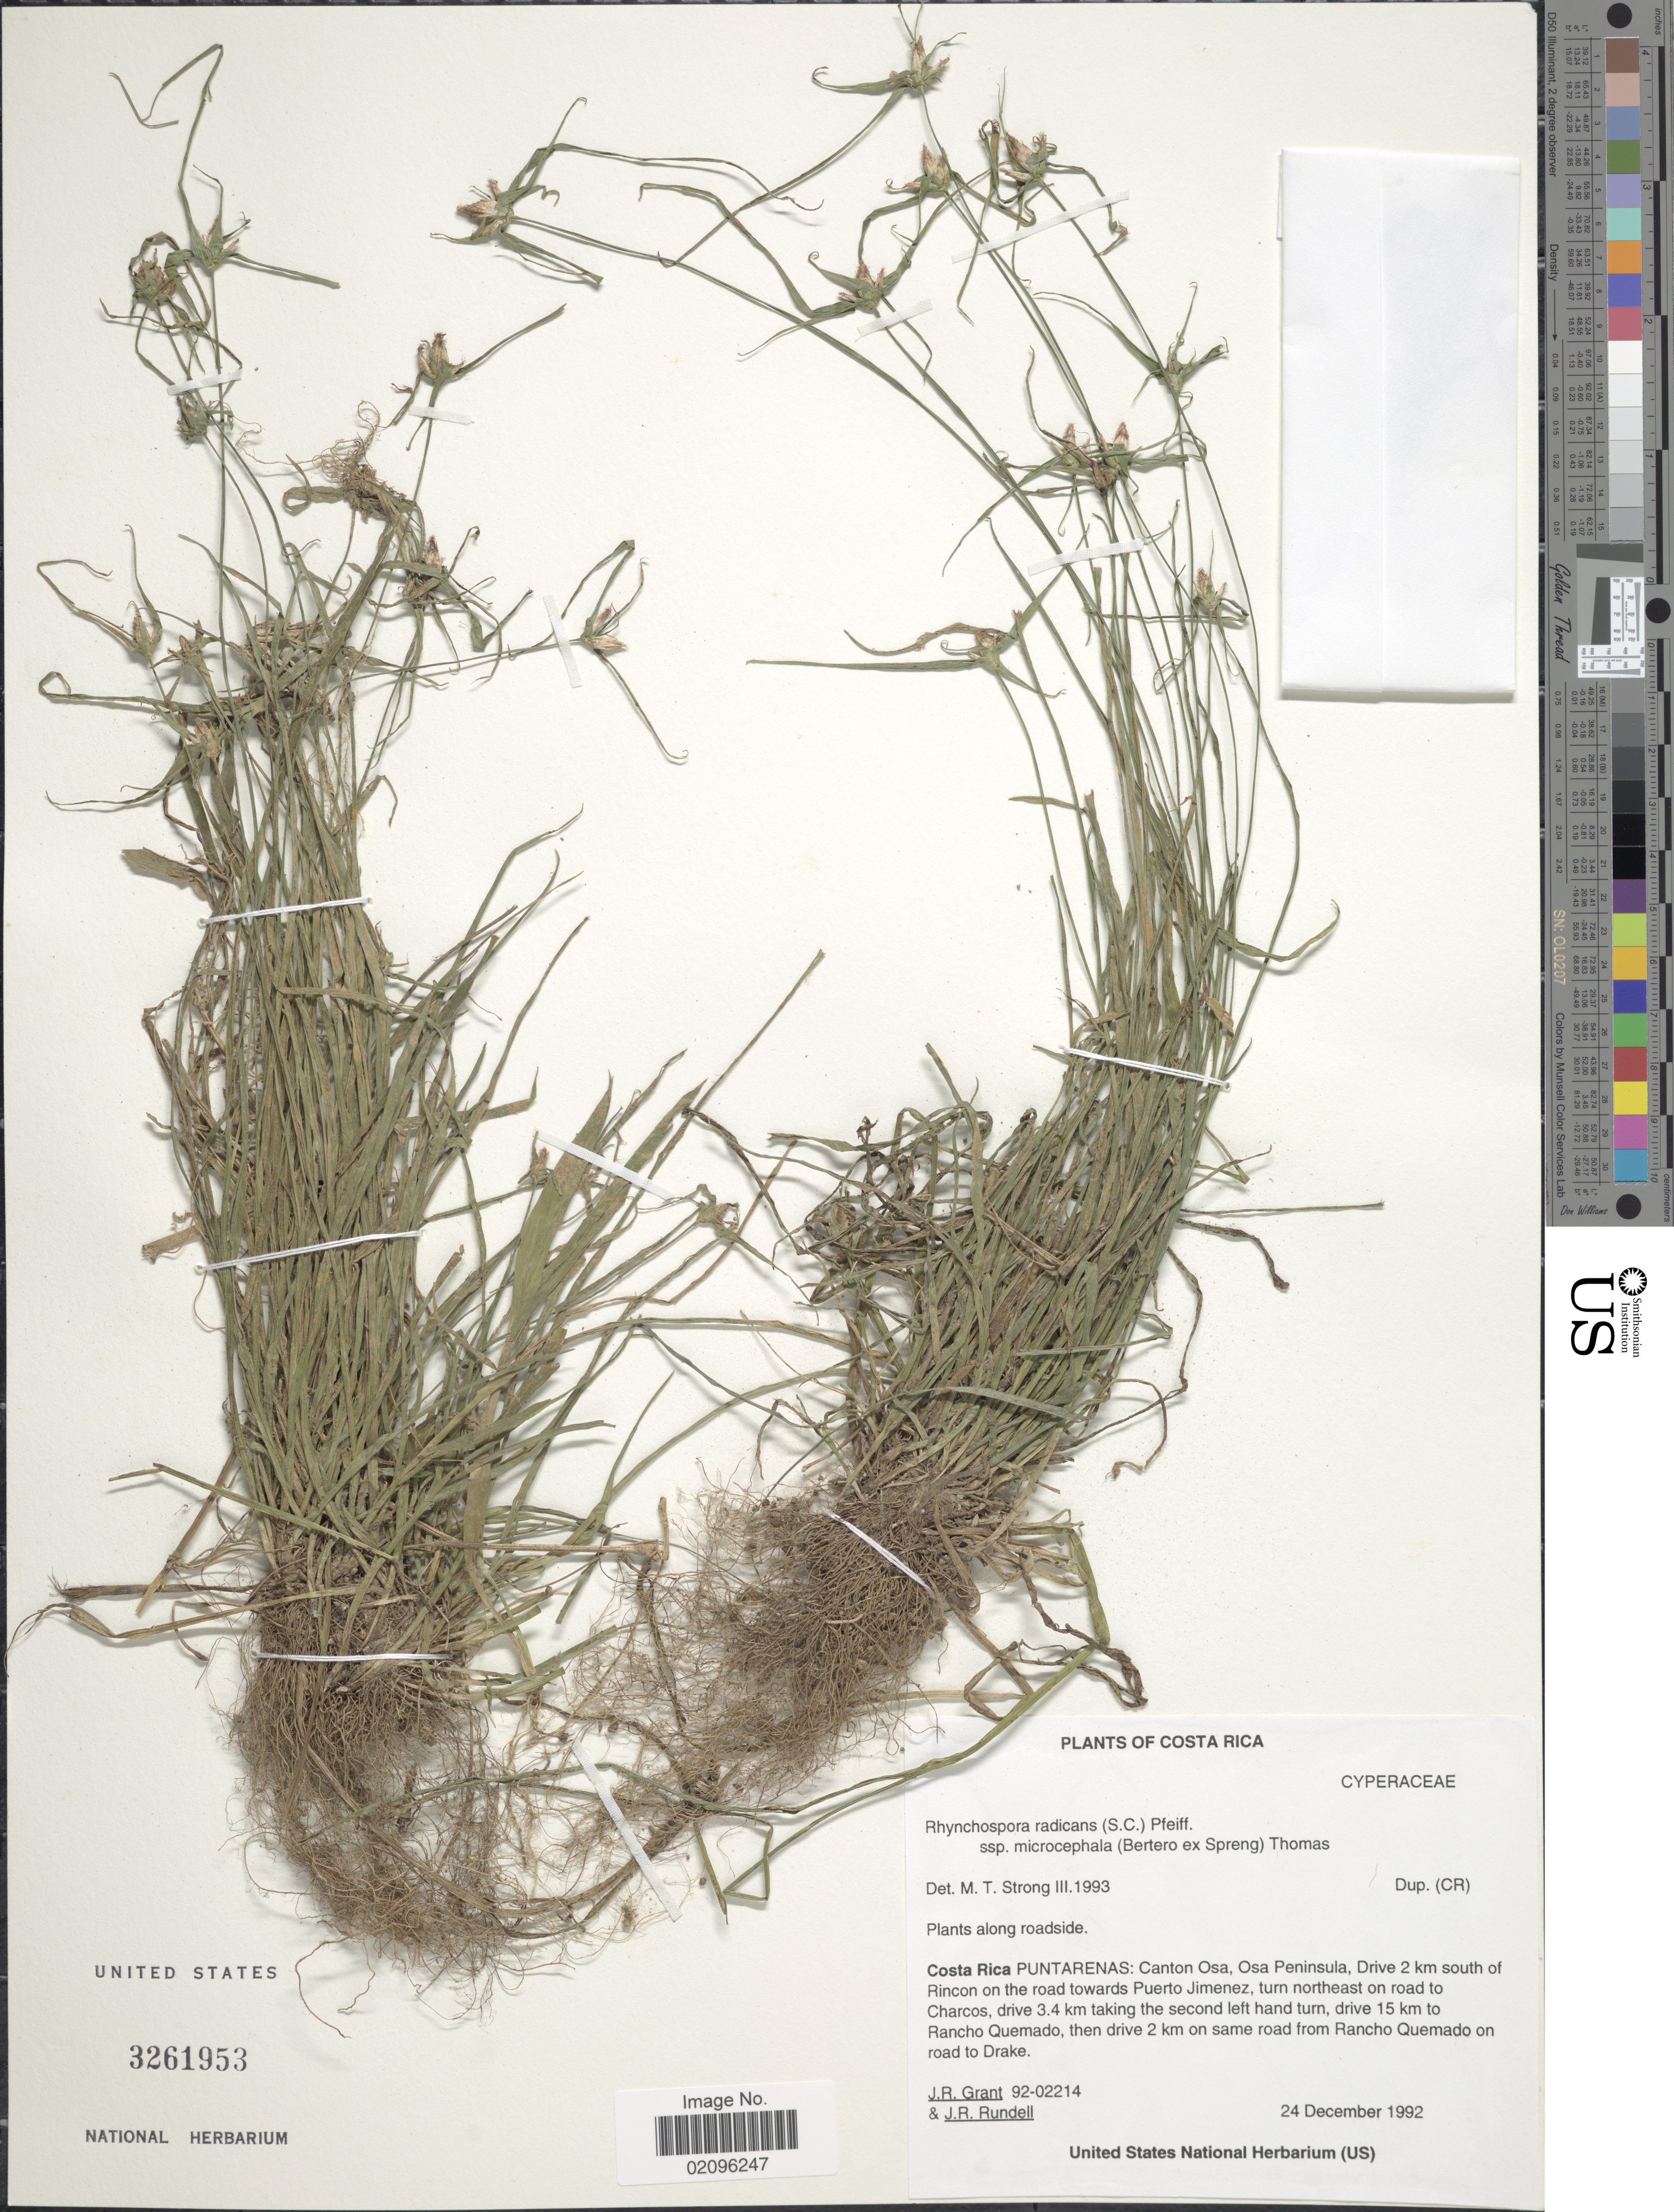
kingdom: Plantae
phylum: Tracheophyta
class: Liliopsida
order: Poales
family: Cyperaceae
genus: Rhynchospora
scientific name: Rhynchospora radicans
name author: (Schltdl. & Cham.) H. Pfeiff.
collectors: J. Grant & J. R. Rundell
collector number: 92-02214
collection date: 1992-12-24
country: Costa Rica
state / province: Puntarenas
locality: Along roadside, Canton Osa, Osa Peninsula, Drive 2 km south of Rincon on the road towards Puerto Jimenez, turn northeast on road to Charcos, drive 3.4 km taking the second left hand turn, drive 15 km to Rancho Quemado, then drive 2 km on same road from Rancho Quemado on road to Drake.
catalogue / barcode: US 3261953